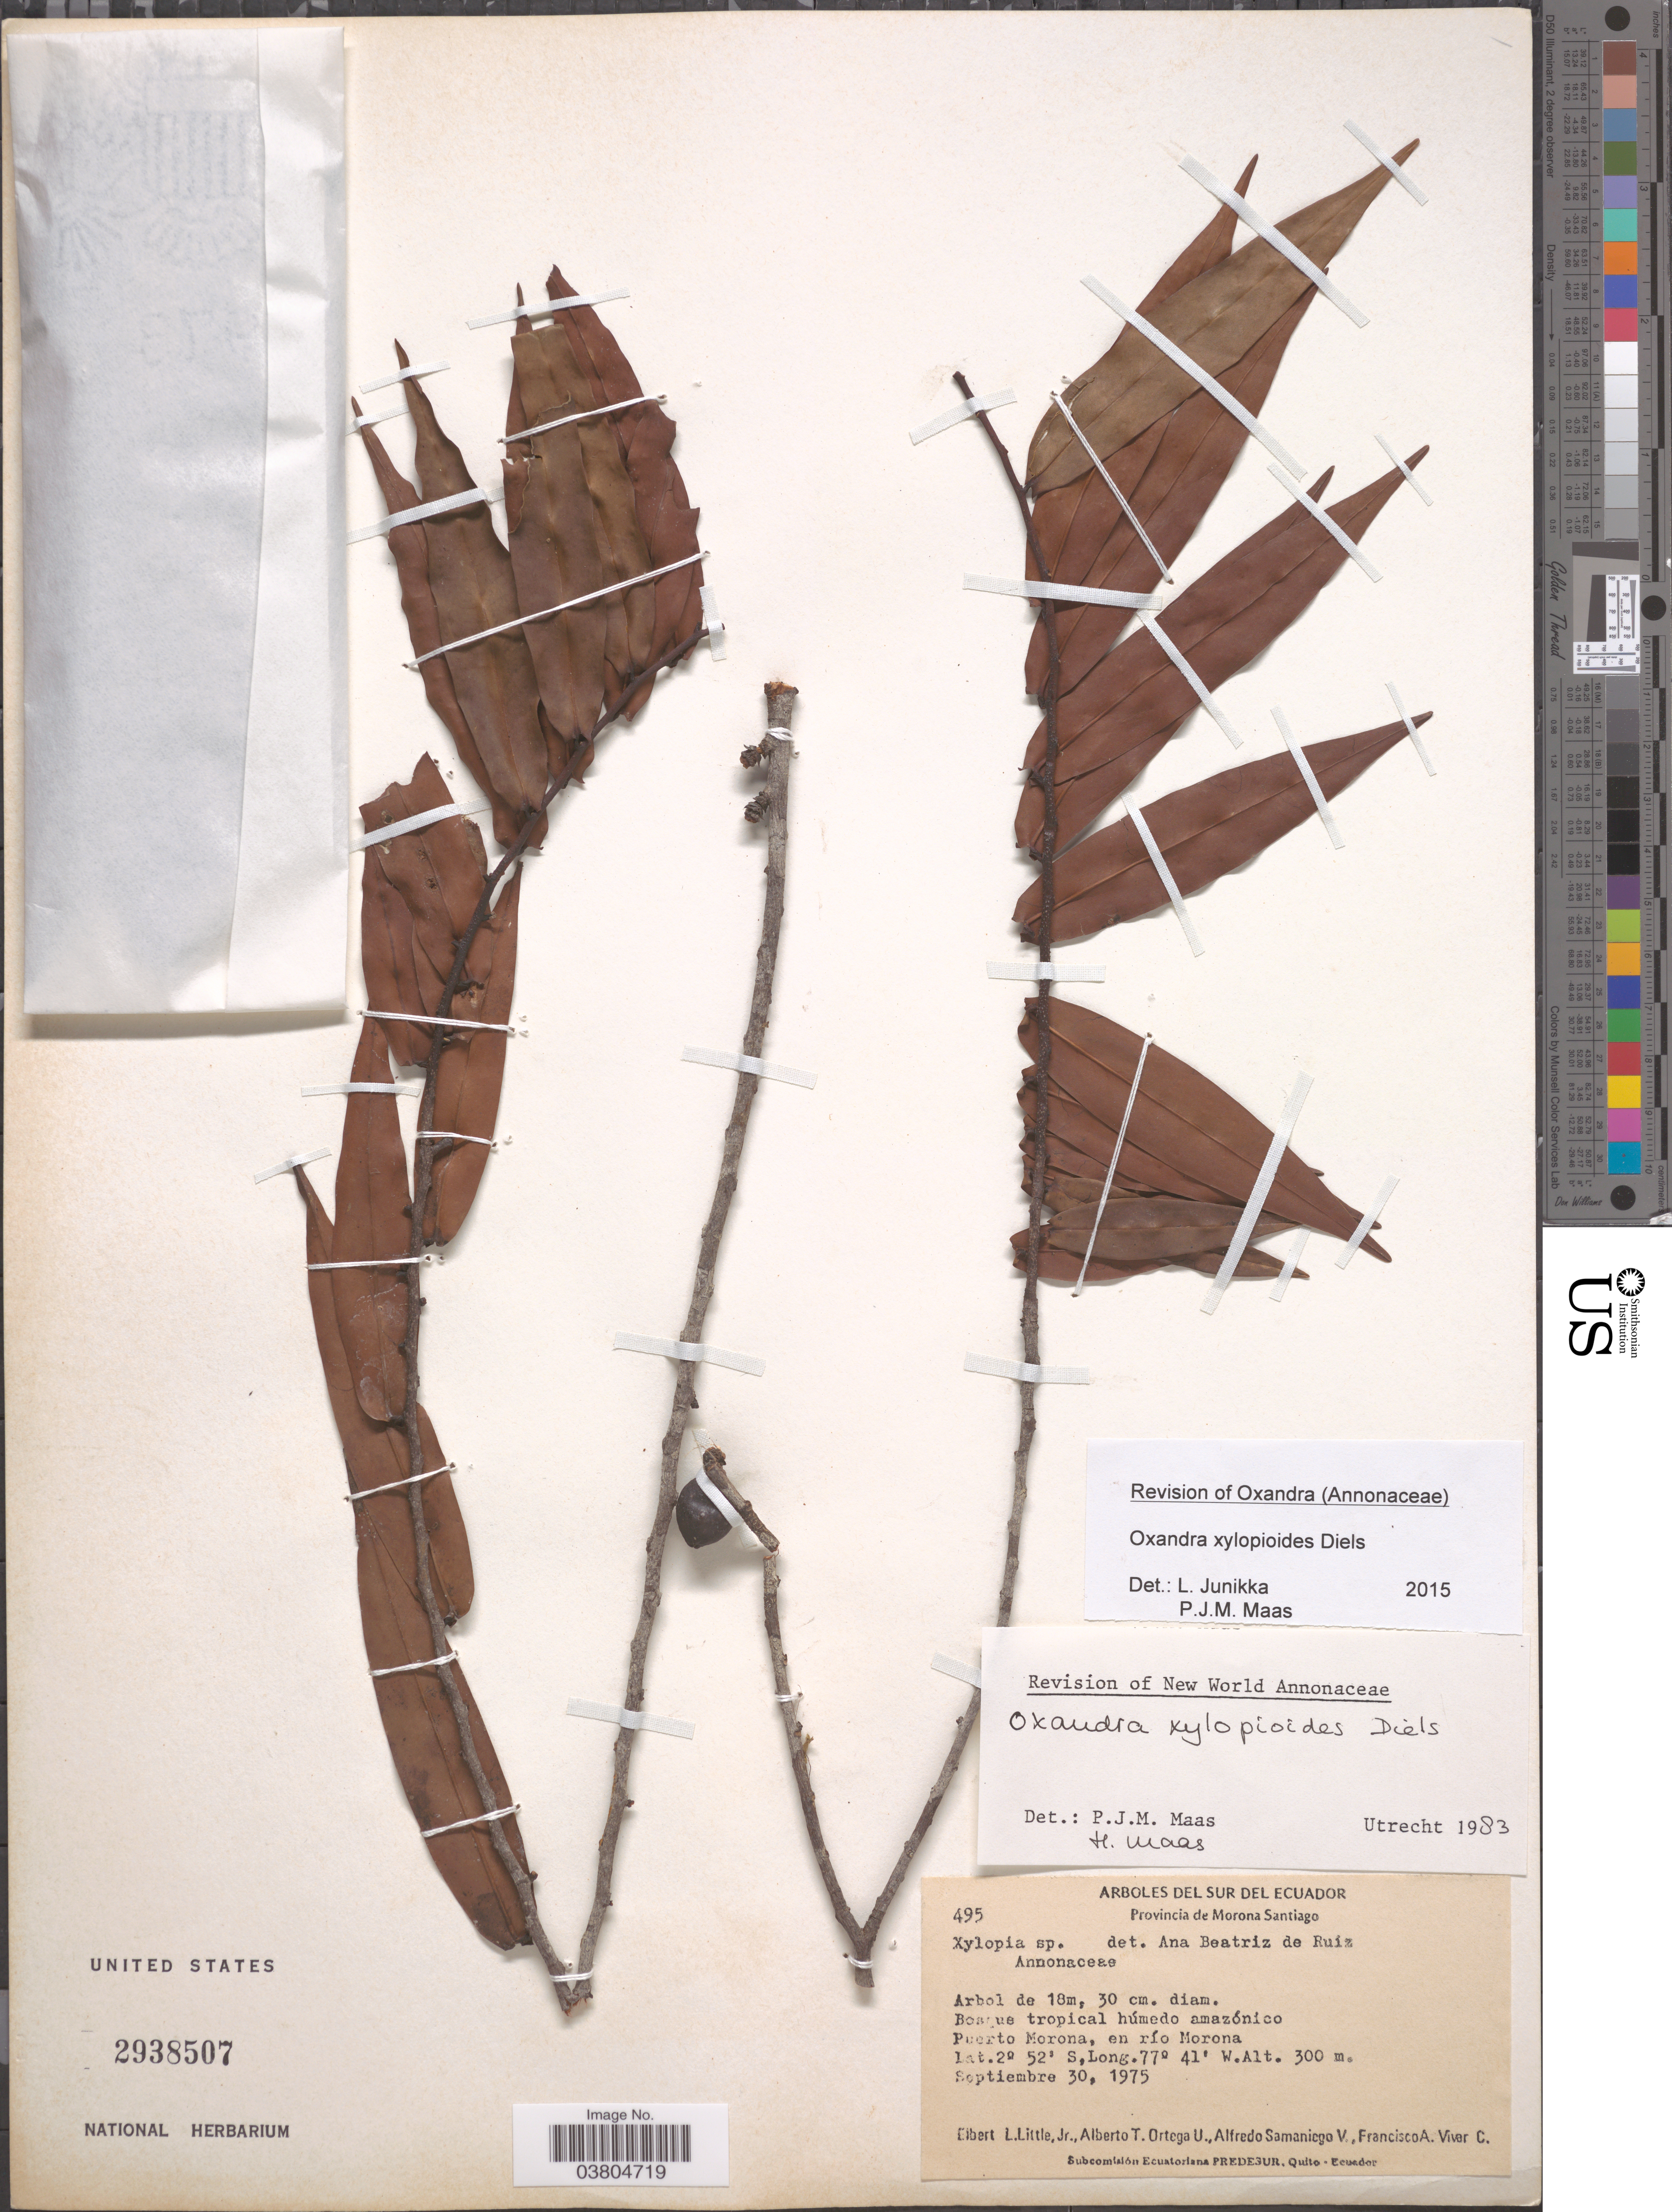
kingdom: Plantae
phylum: Tracheophyta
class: Magnoliopsida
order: Magnoliales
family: Annonaceae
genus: Oxandra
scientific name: Oxandra xylopioides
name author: Diels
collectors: E. L. Little, A. T. Ortega U., A. V. Samaniego & F. A. Vivar C.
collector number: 495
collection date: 1975-09-30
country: Ecuador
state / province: Morona-Santiago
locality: Sur del Ecuador. Puerto Morona, en río Morona.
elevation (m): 300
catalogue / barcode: US 2938507